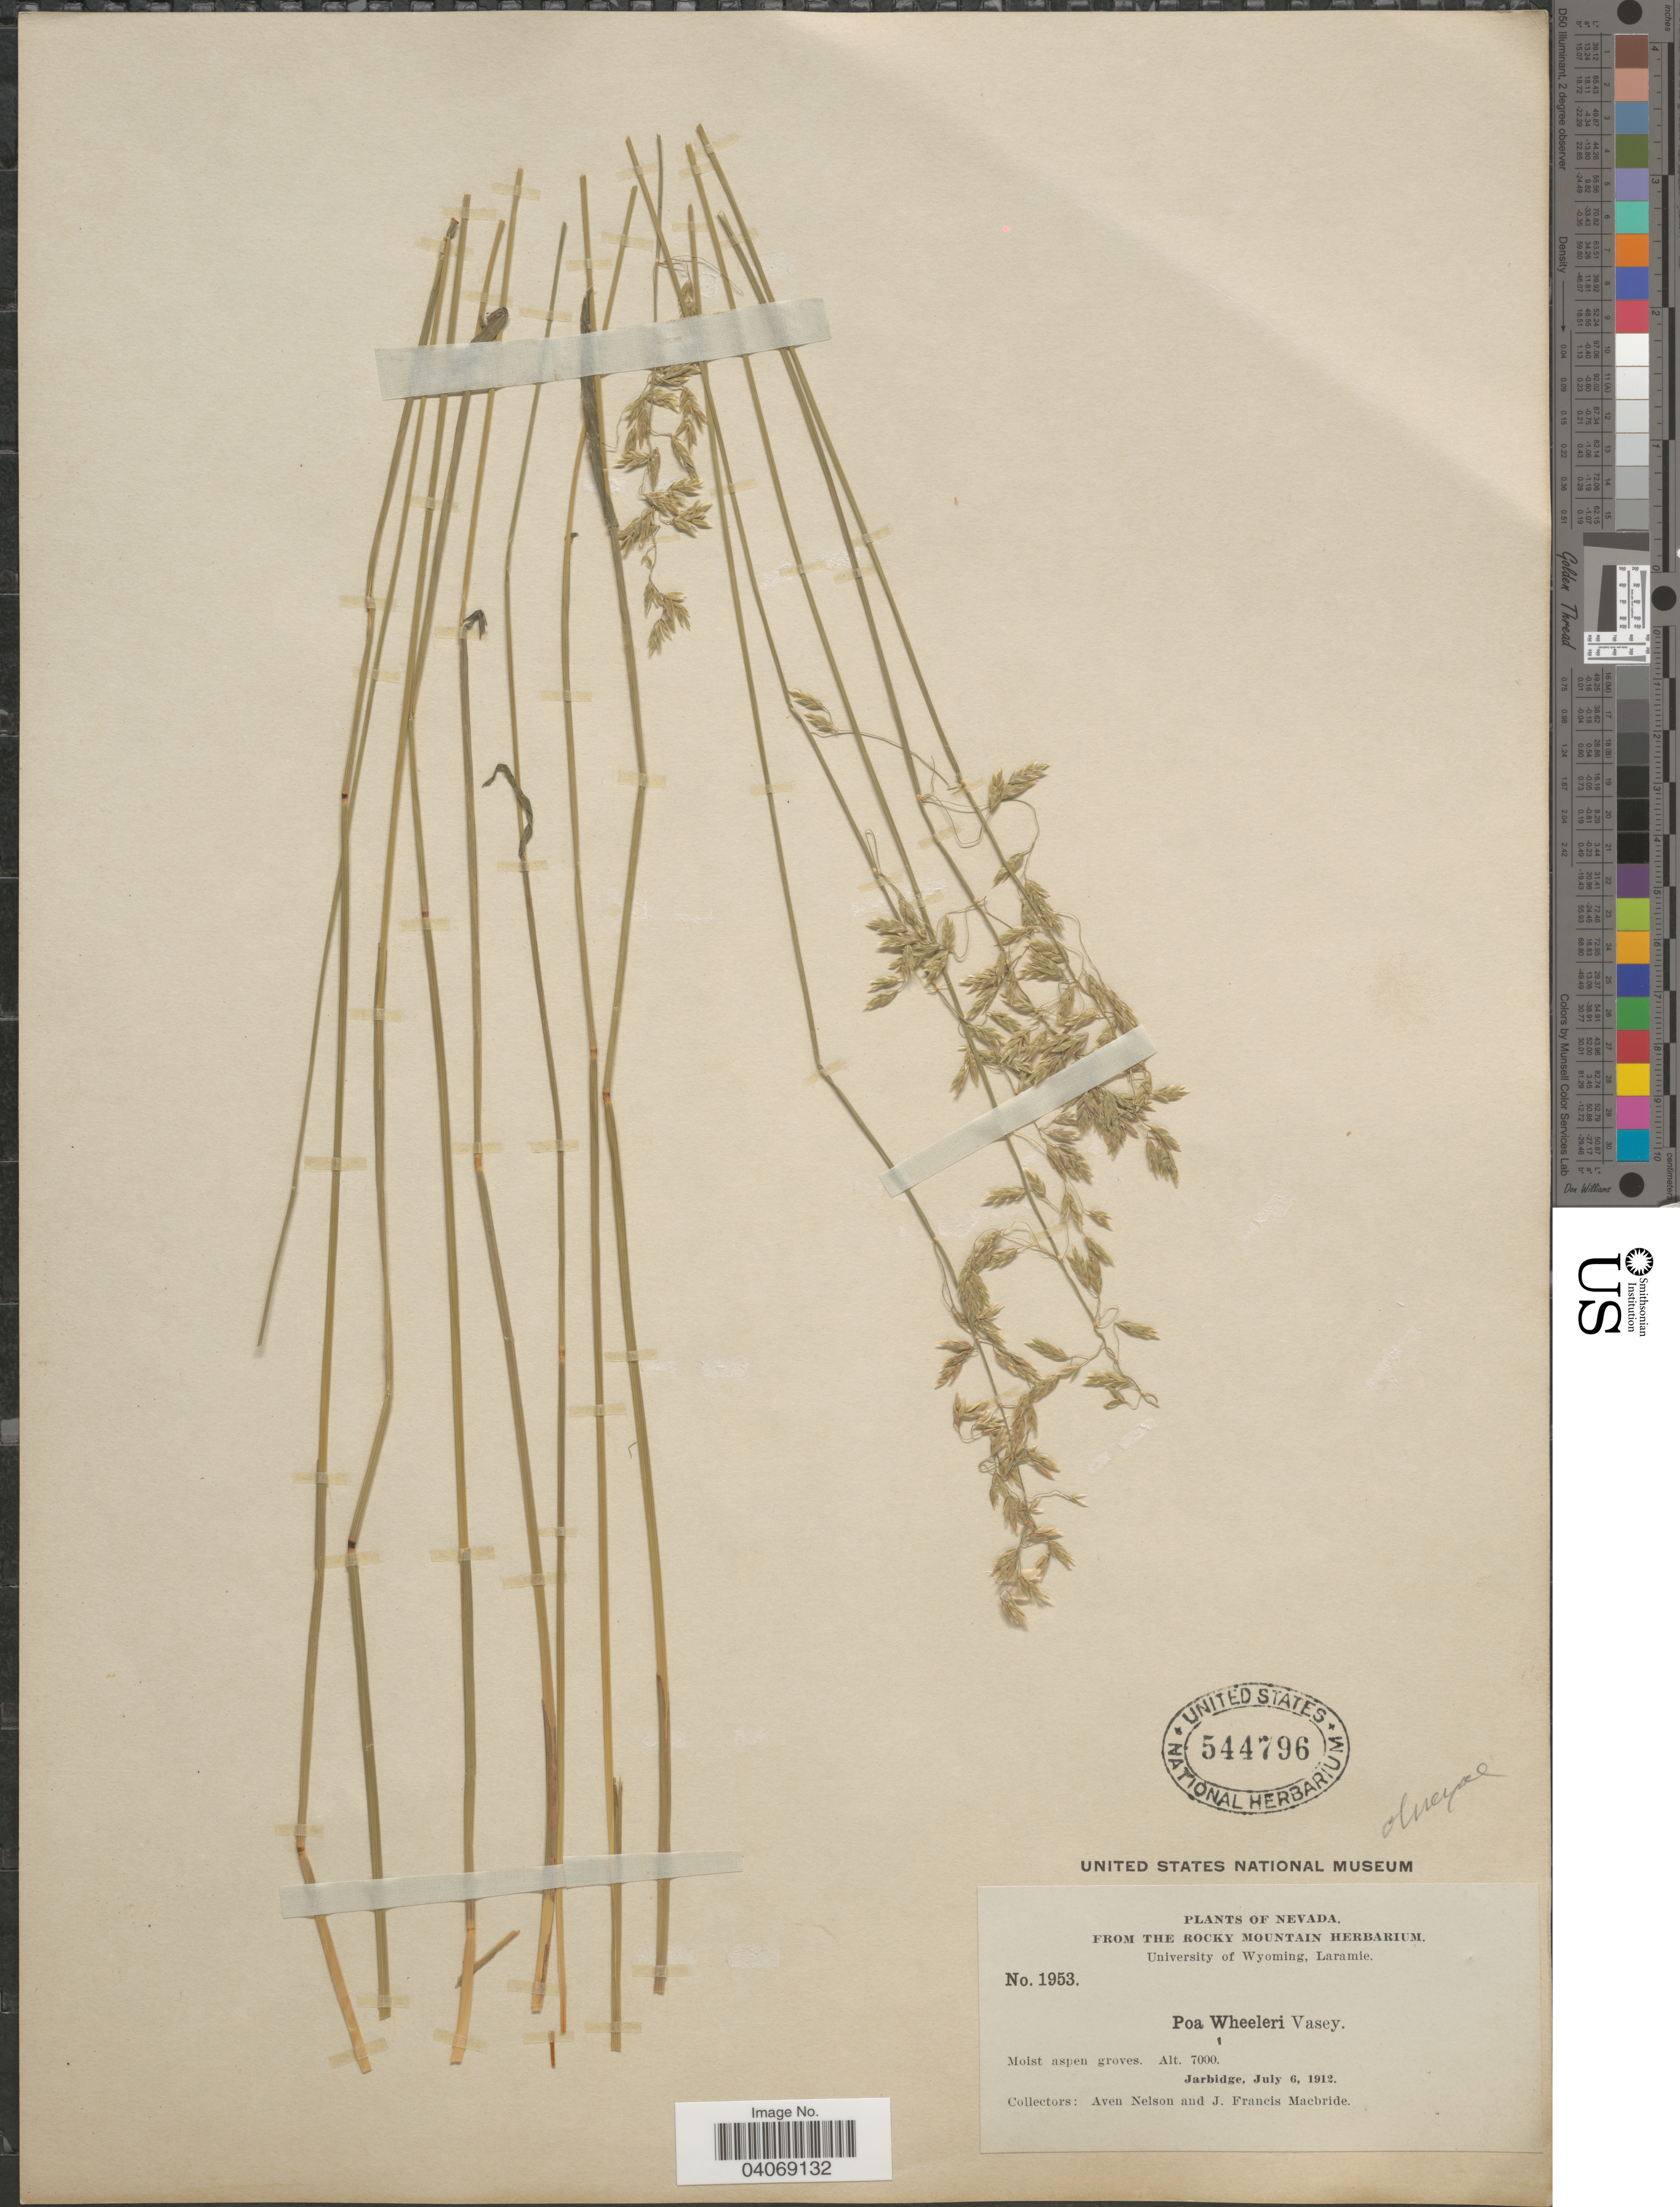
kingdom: Plantae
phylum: Tracheophyta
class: Liliopsida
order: Poales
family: Poaceae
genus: Poa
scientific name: Poa wheeleri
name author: Vasey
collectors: A. Nelson & J. F. Macbride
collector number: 1953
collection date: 1912-07-06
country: United States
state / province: Nevada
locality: Moist aspen groves. Jarbidge.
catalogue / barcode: US 544796